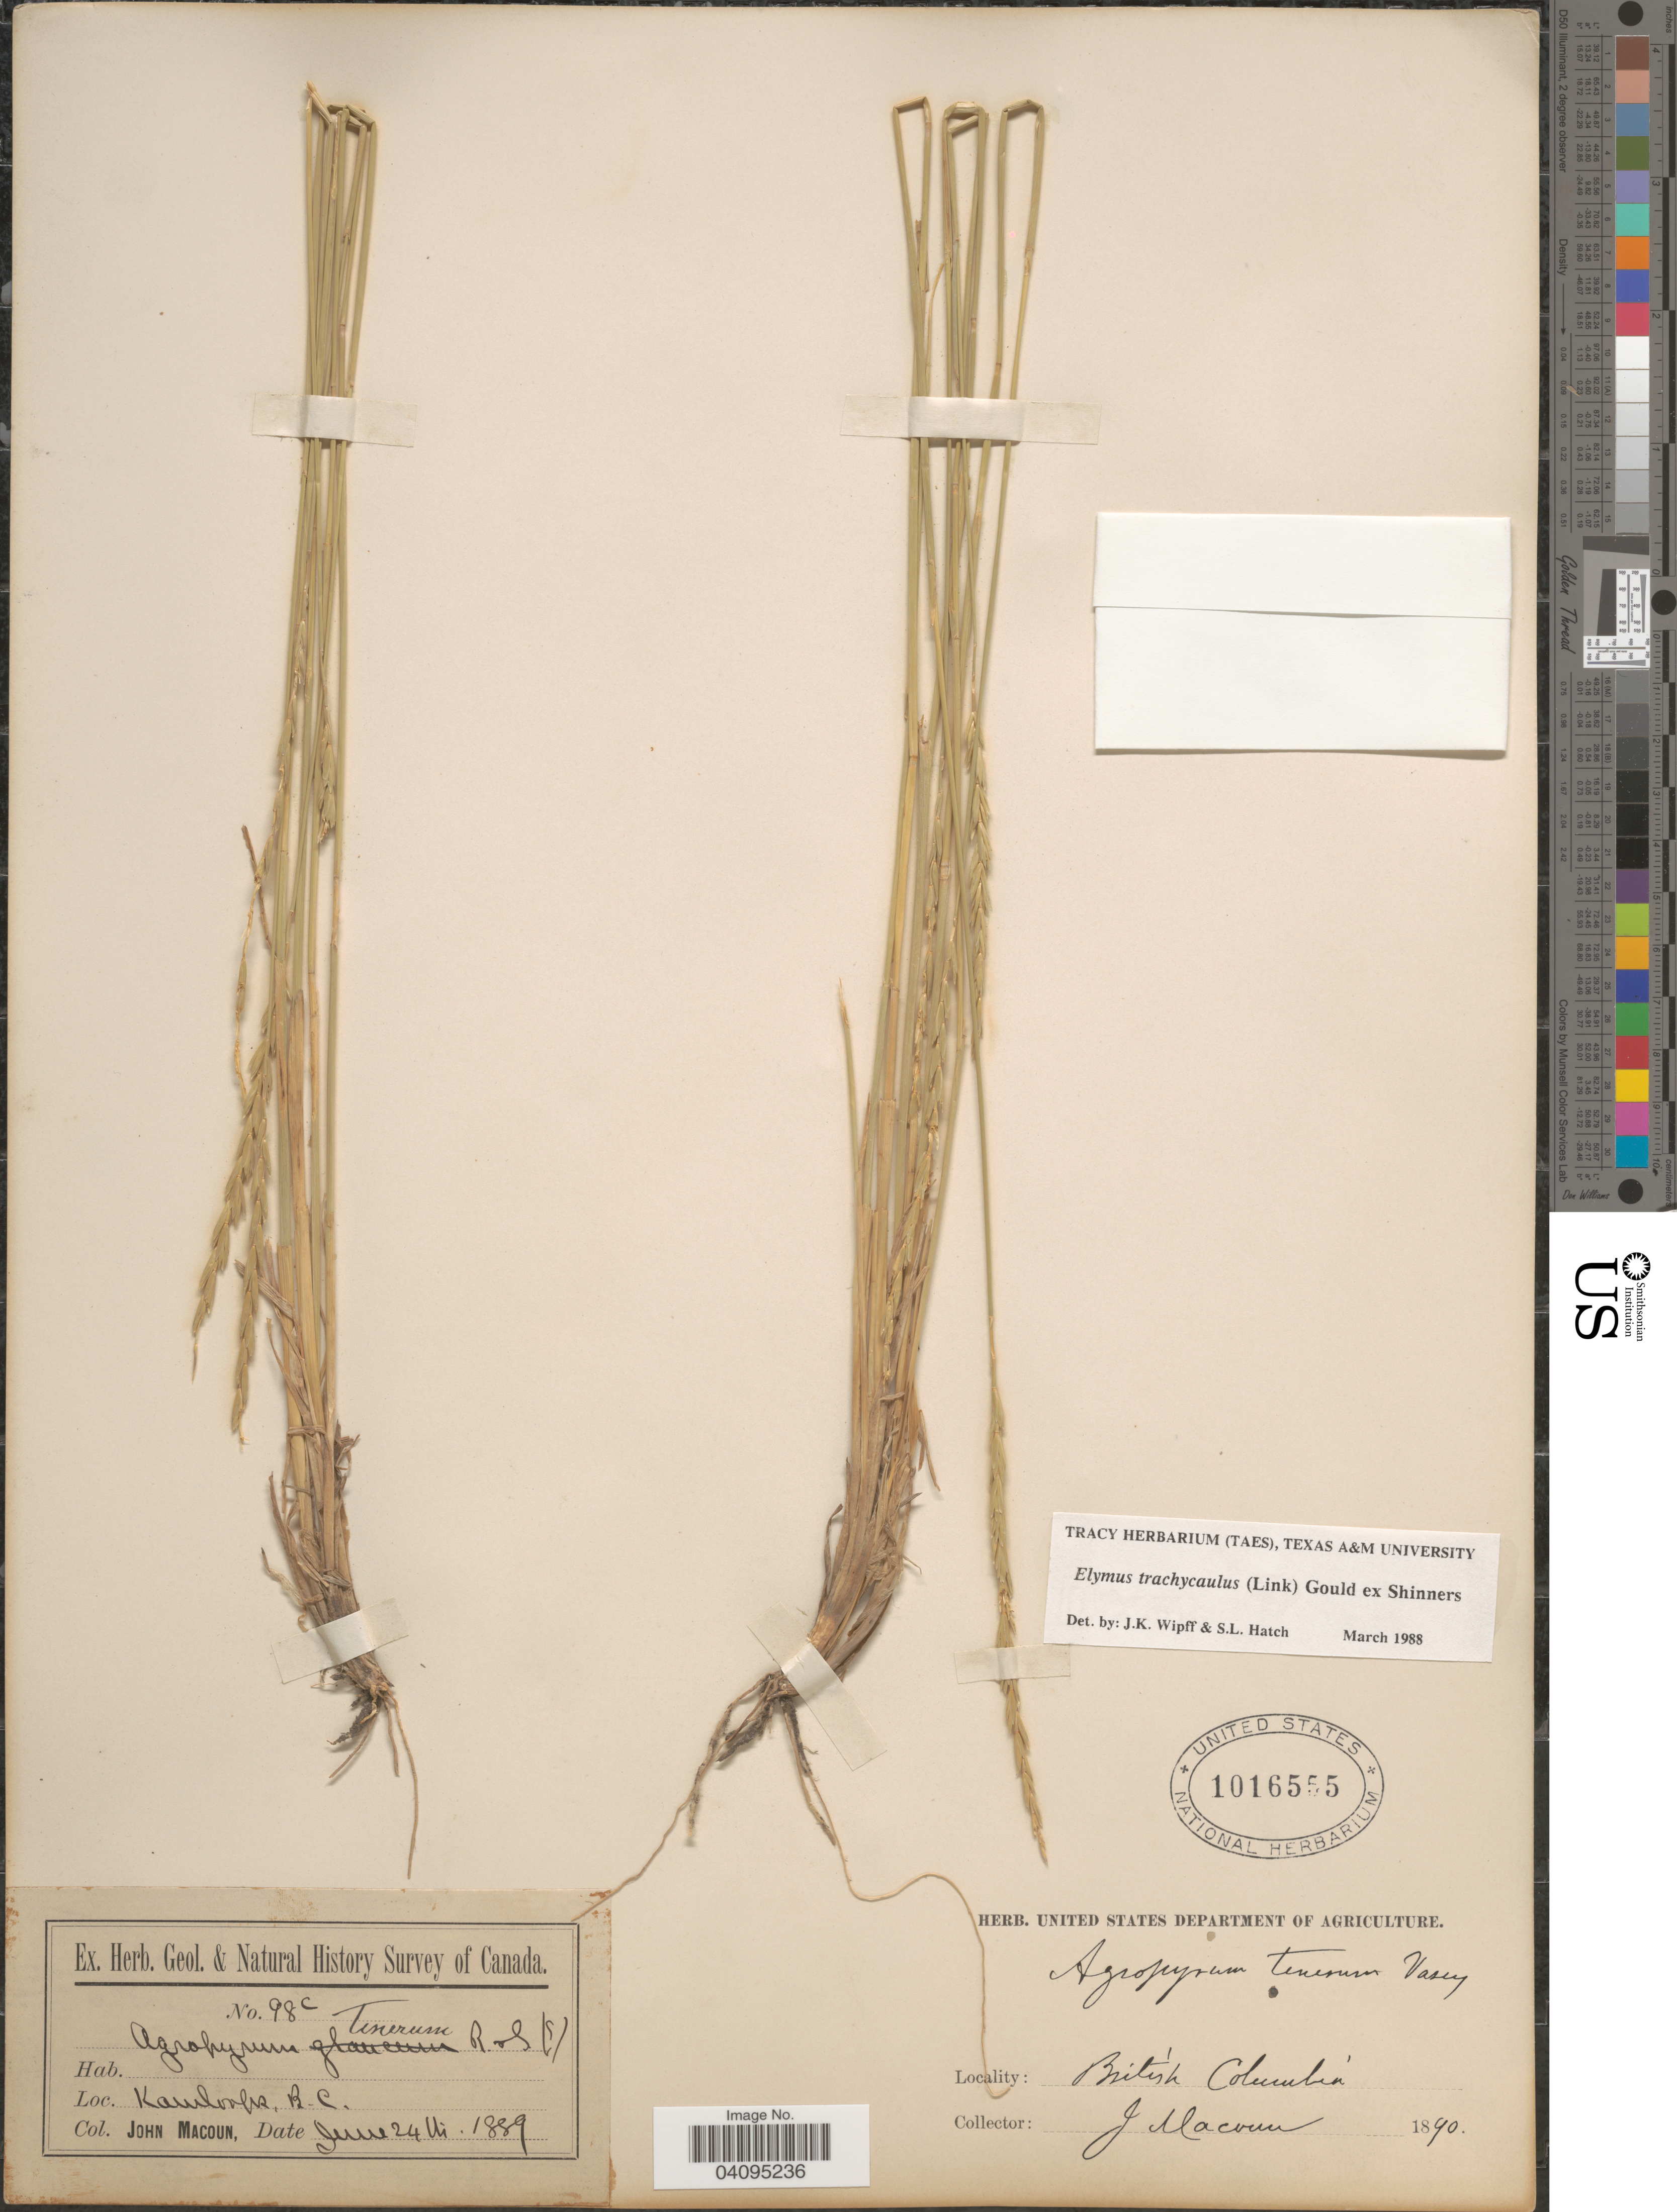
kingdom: Plantae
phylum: Tracheophyta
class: Liliopsida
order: Poales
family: Poaceae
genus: Elymus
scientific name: Elymus trachycaulus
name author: (Link) Gould ex Shinners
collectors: J. Macoun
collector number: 98c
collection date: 1889-06-24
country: Canada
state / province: British Columbia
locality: Geol. & Natural History Survey of Canada. Kamloops.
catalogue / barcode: US 1016555